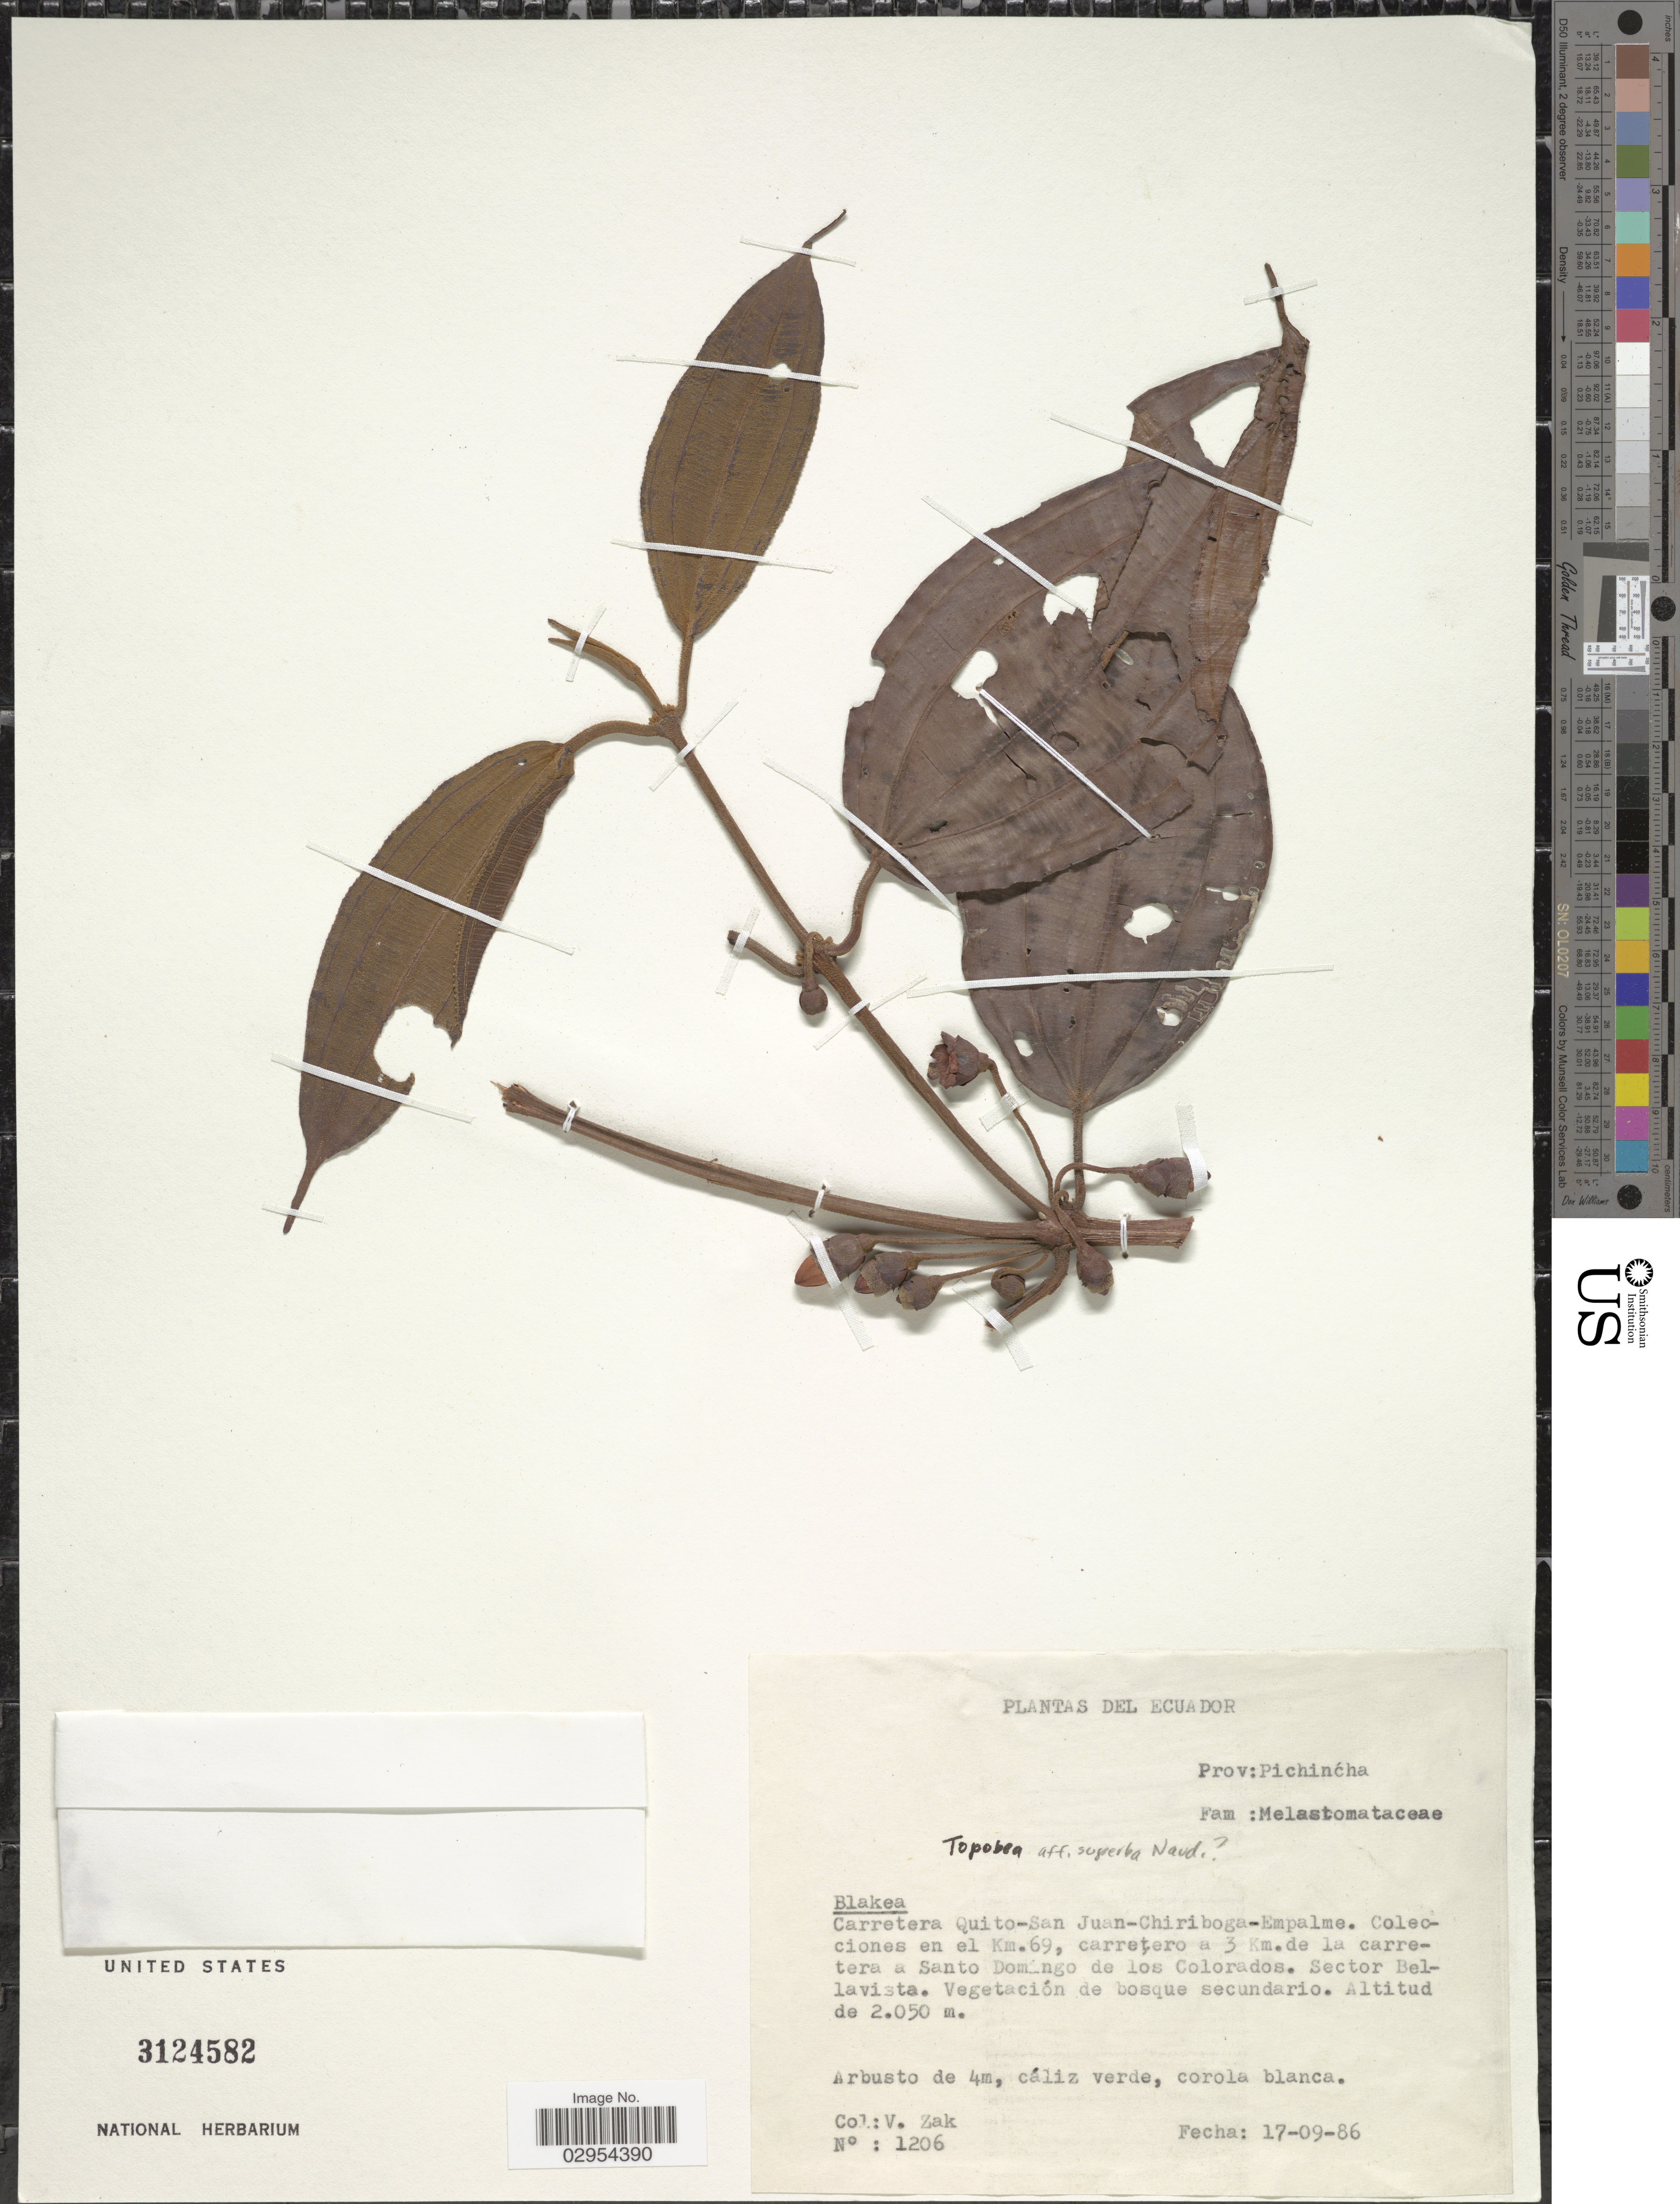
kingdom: Plantae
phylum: Tracheophyta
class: Magnoliopsida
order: Myrtales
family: Melastomataceae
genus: Topobea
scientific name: Topobea sp.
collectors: V. Zak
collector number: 1206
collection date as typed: Transcribed d/m/y: 17/9/86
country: Ecuador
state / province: Pichincha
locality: Carretera Quito-San Juan-Chiriboga-Empalme. Colecciones en el Km.69, carretero a 3 Km. de la carretera a Santo Domingo de los Colorados. Sector Bellavista.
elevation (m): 2050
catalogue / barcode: US 3124582